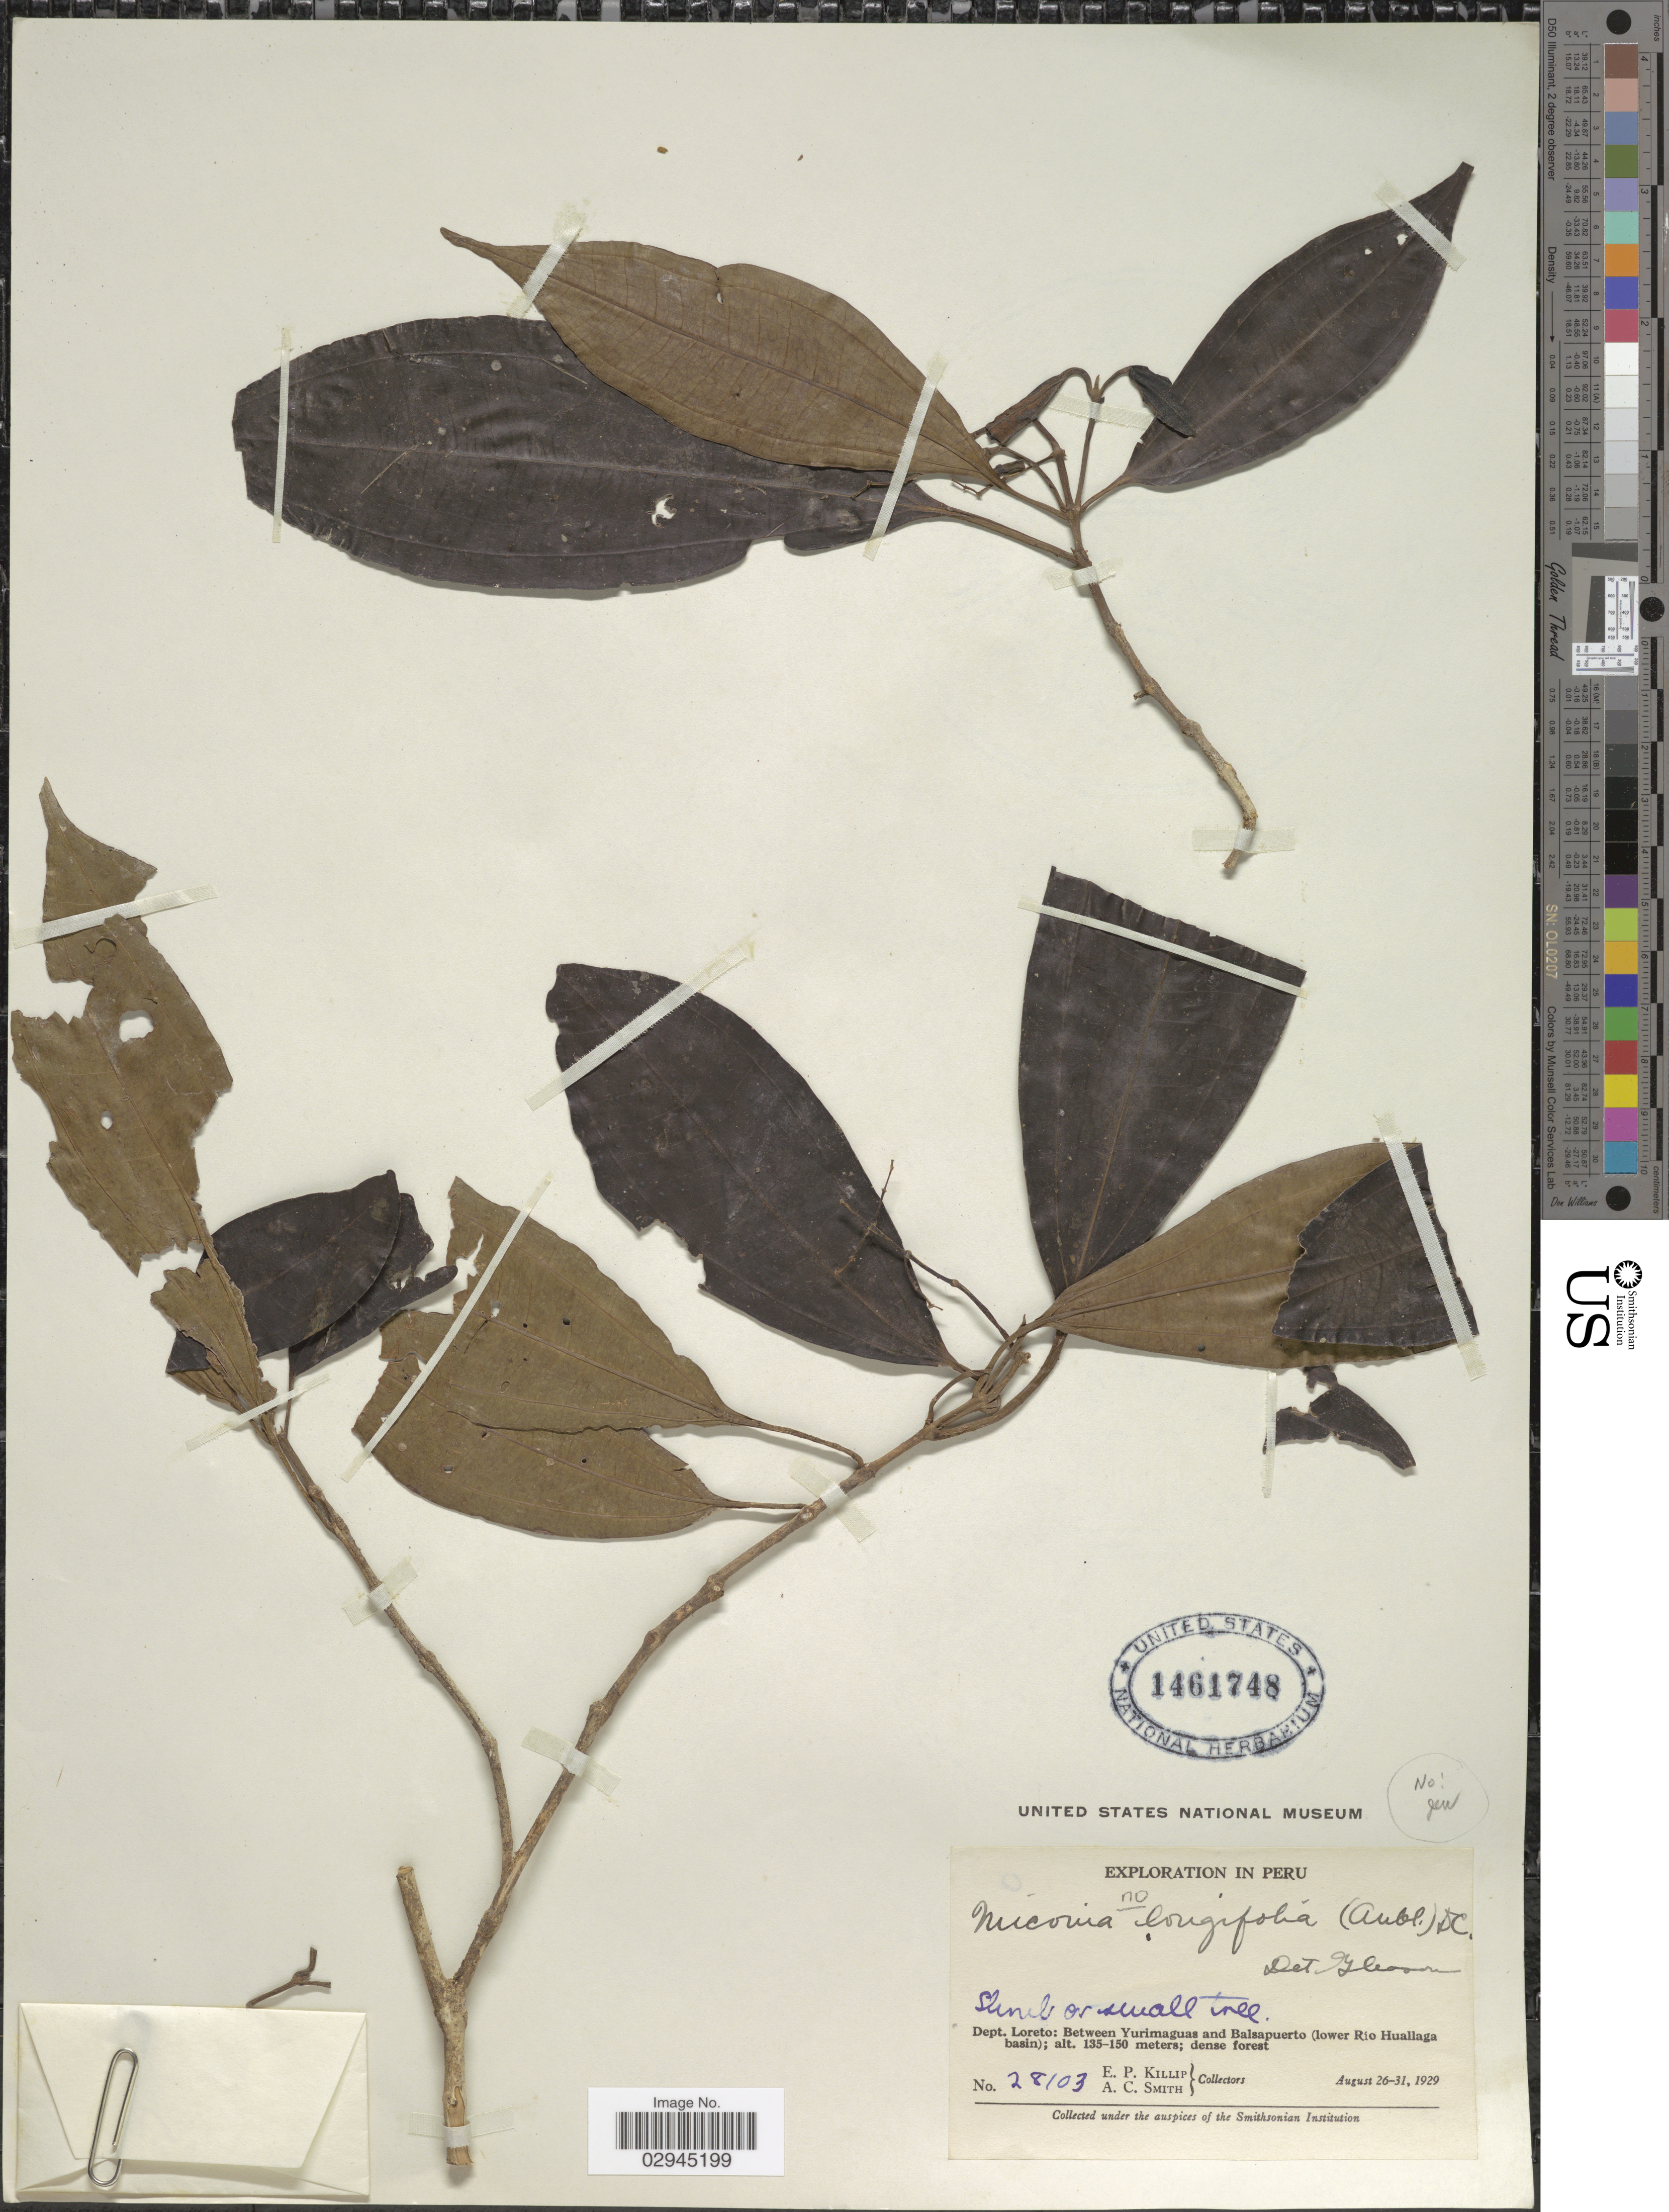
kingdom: Plantae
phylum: Tracheophyta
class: Magnoliopsida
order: Myrtales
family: Melastomataceae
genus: Miconia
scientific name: Miconia sp.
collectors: E. P. Killip & A. C. Smith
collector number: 28103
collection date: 1929-08-26/1929-08-31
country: Peru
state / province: Loreto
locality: Dept. Loreto: Between Yurimaguas and Balsapuerto (lower Río Huallaga basin).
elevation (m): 135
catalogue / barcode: US 1461748